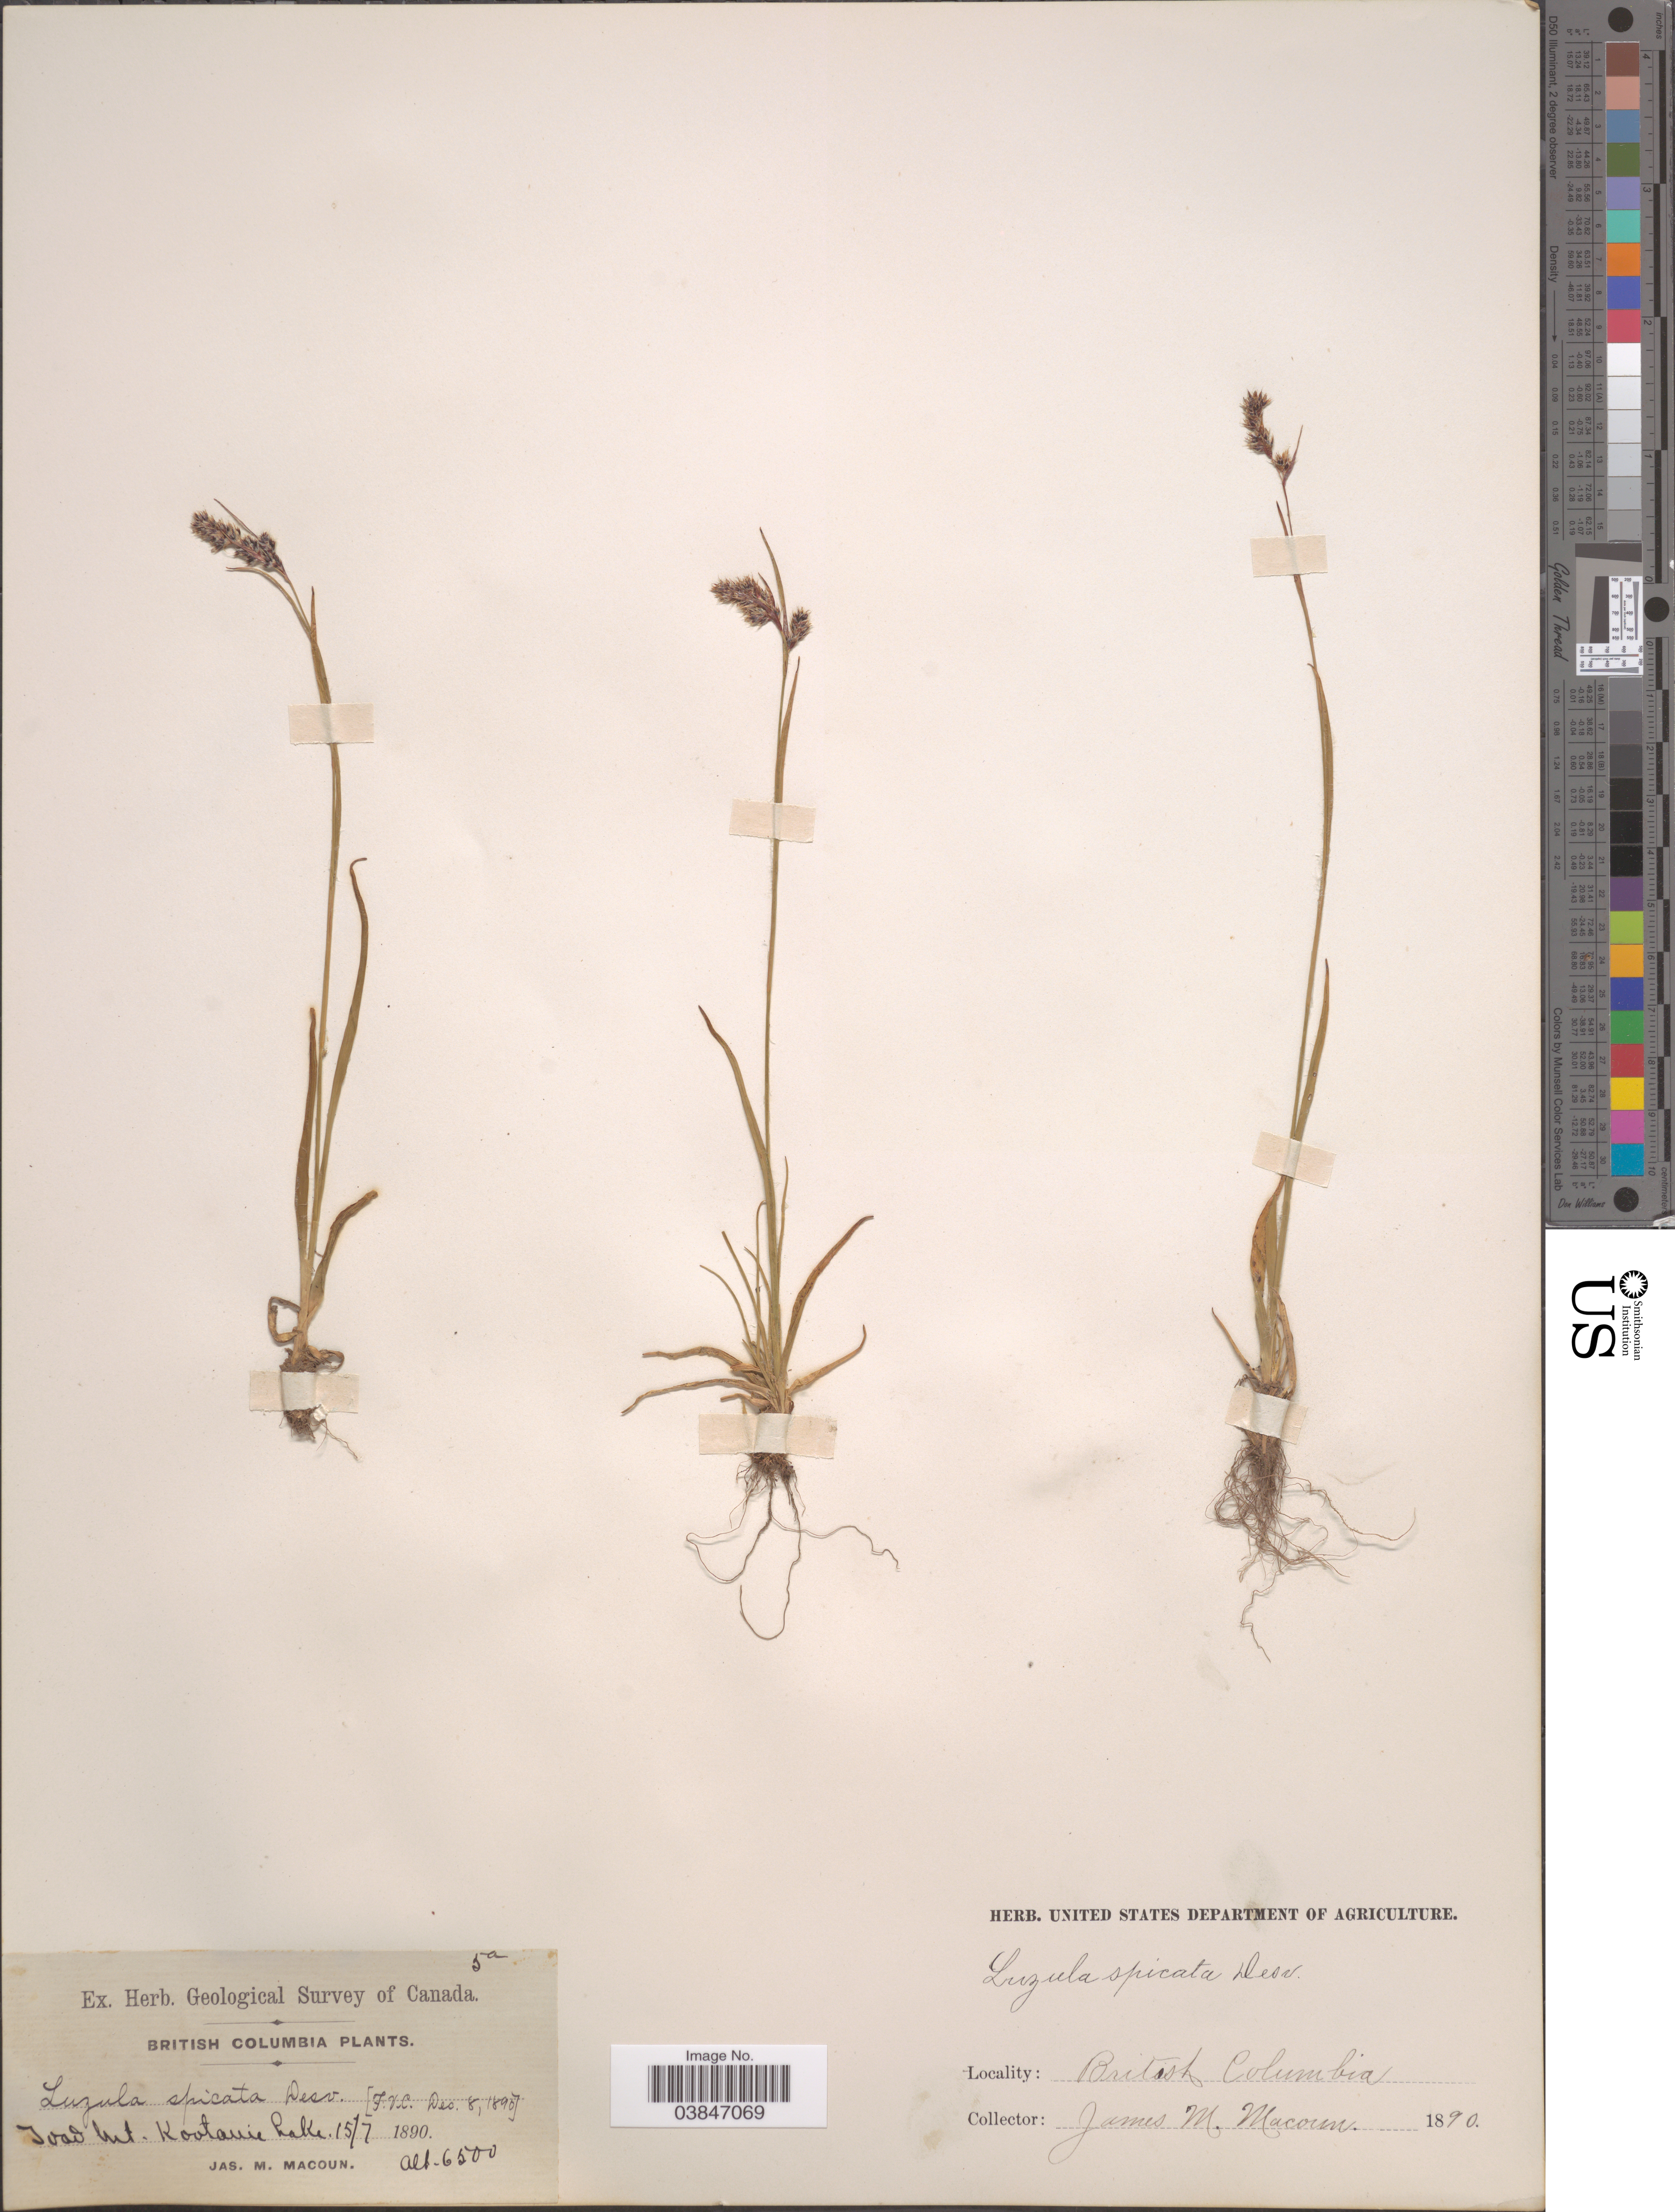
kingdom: Plantae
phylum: Tracheophyta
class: Liliopsida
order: Poales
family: Juncaceae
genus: Luzula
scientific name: Luzula spicata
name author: (L.) DC.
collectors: J. M. Macoun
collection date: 1890-07-15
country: Canada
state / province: British Columbia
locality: Toad Mt. Kootanie Lake.